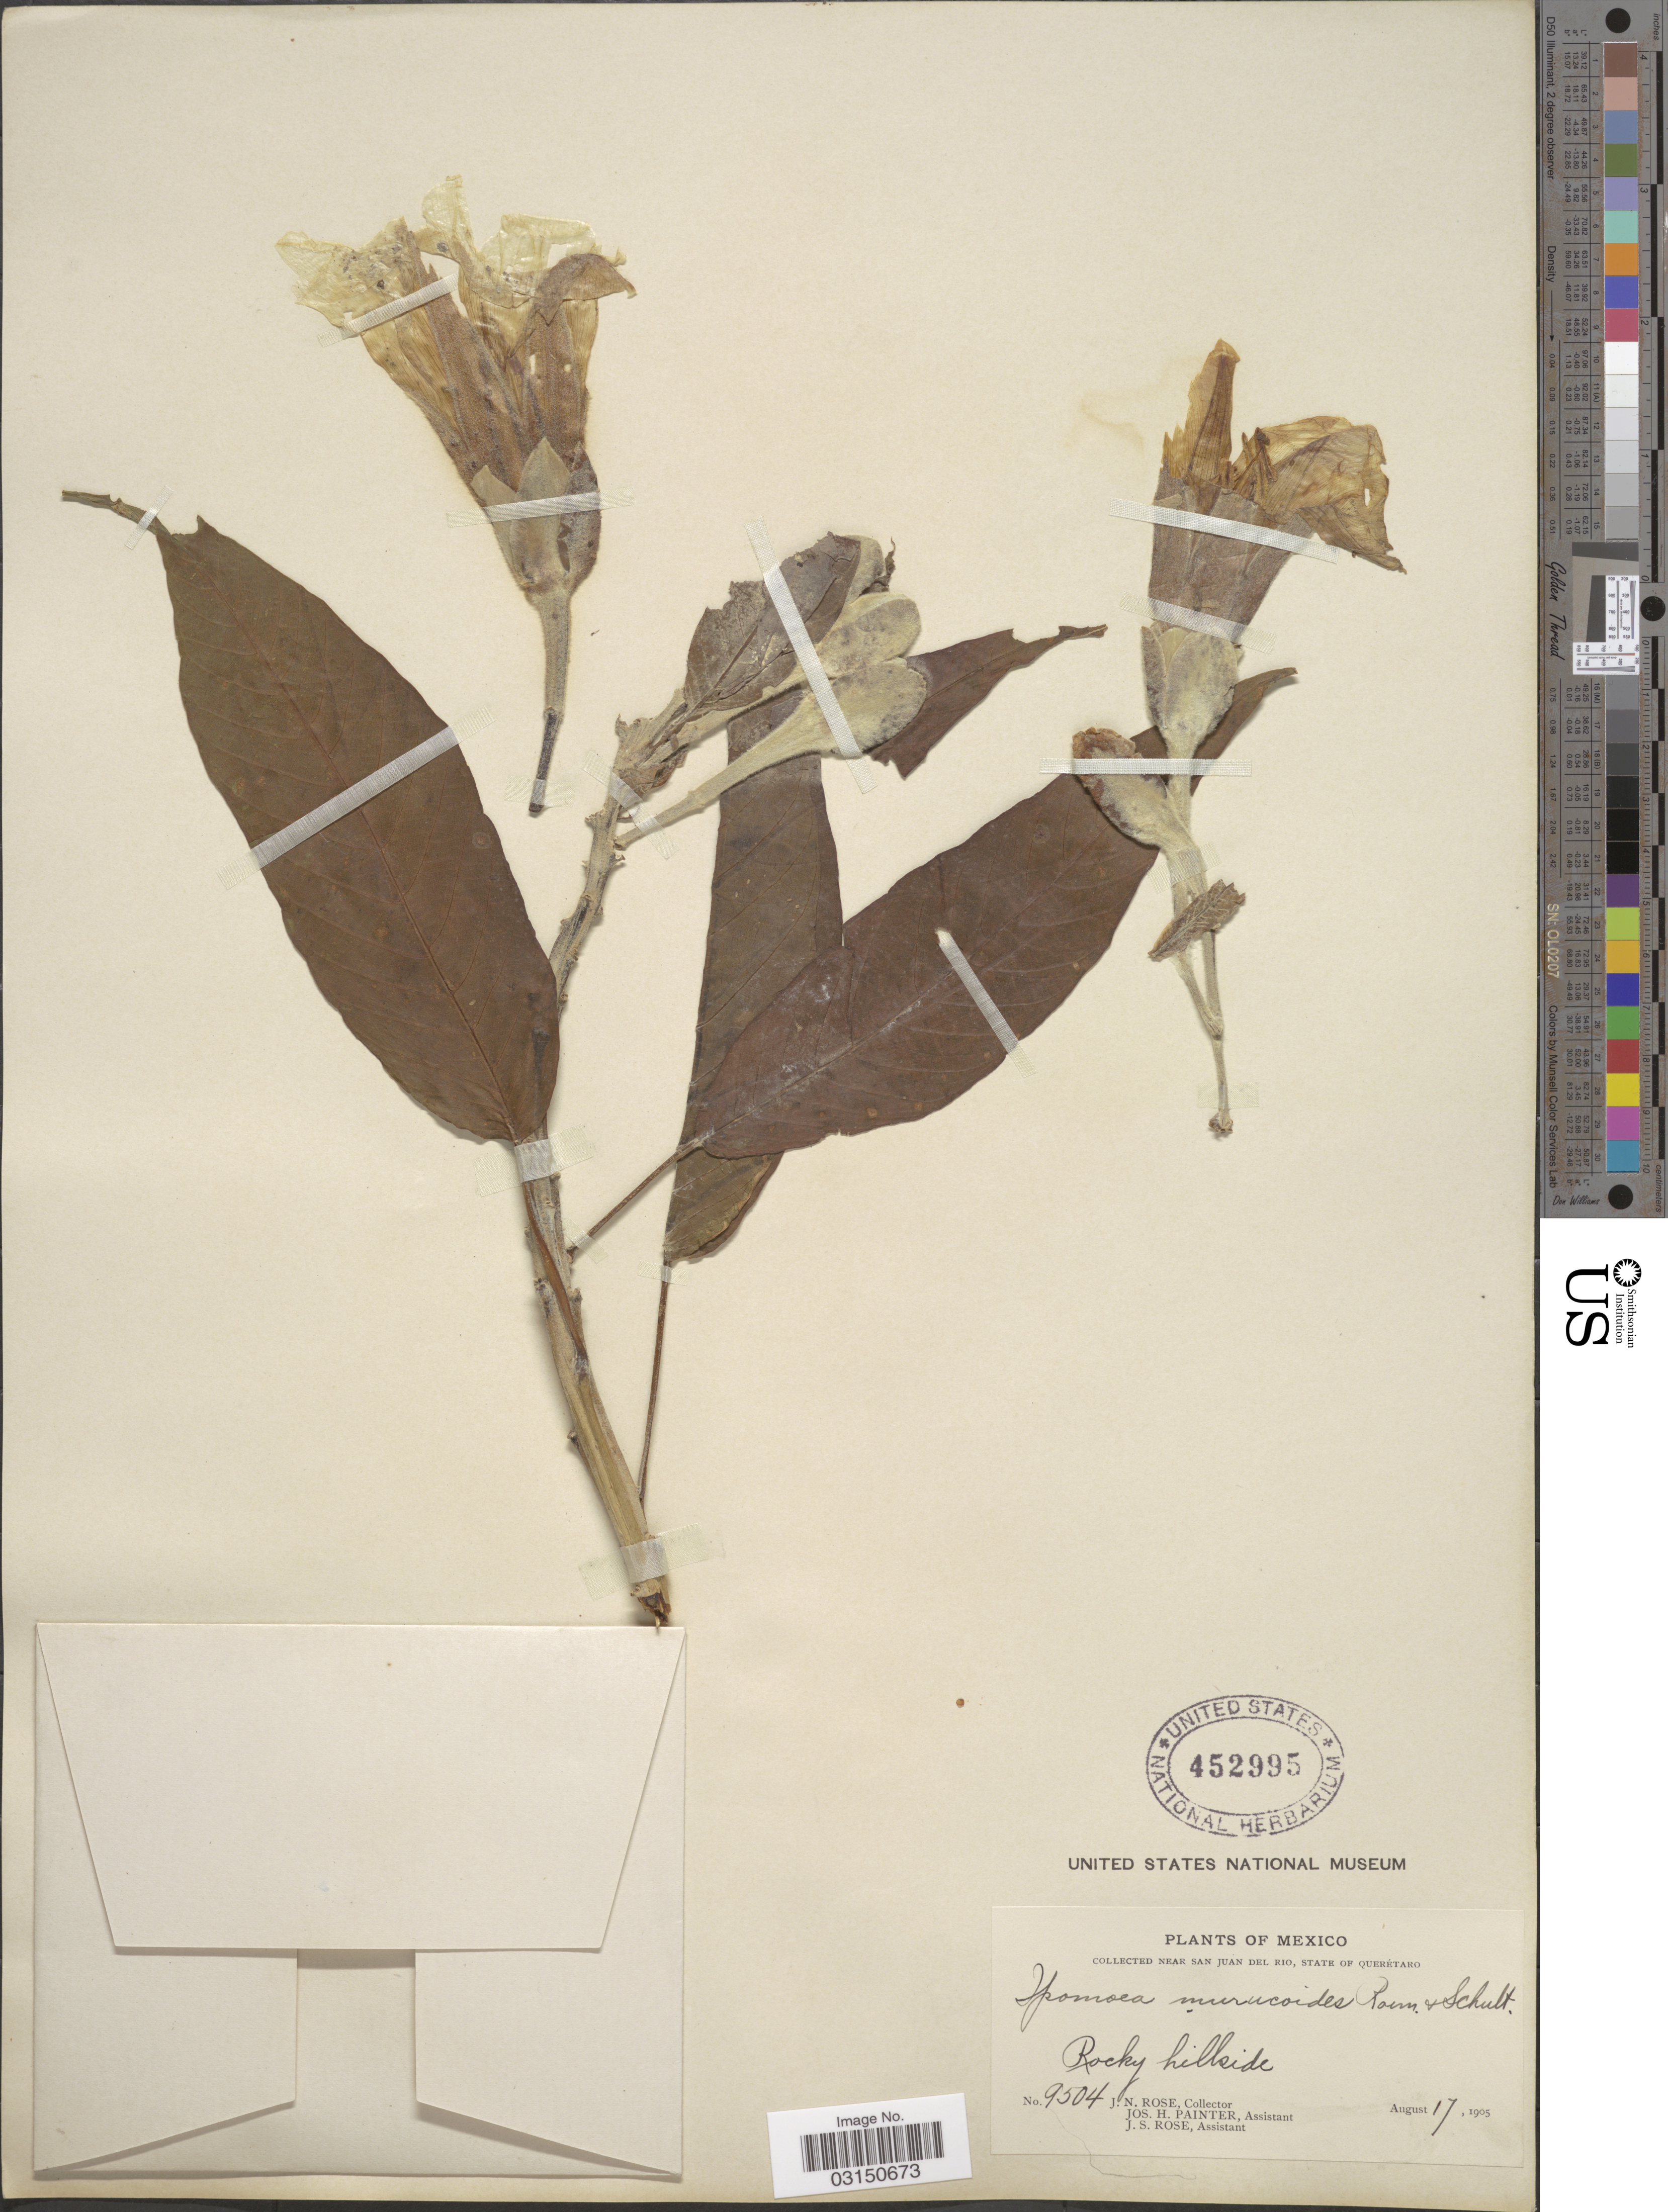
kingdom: Plantae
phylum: Tracheophyta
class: Magnoliopsida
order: Solanales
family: Convolvulaceae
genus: Ipomoea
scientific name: Ipomoea murucoides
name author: Roem. & Schult.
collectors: J. N. Rose, J. H. Painter & J. S. Rose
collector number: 9504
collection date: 1905-08-17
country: Mexico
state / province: Querétaro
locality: Near San Juan del Rio. Rocky hillside.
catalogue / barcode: US 452995